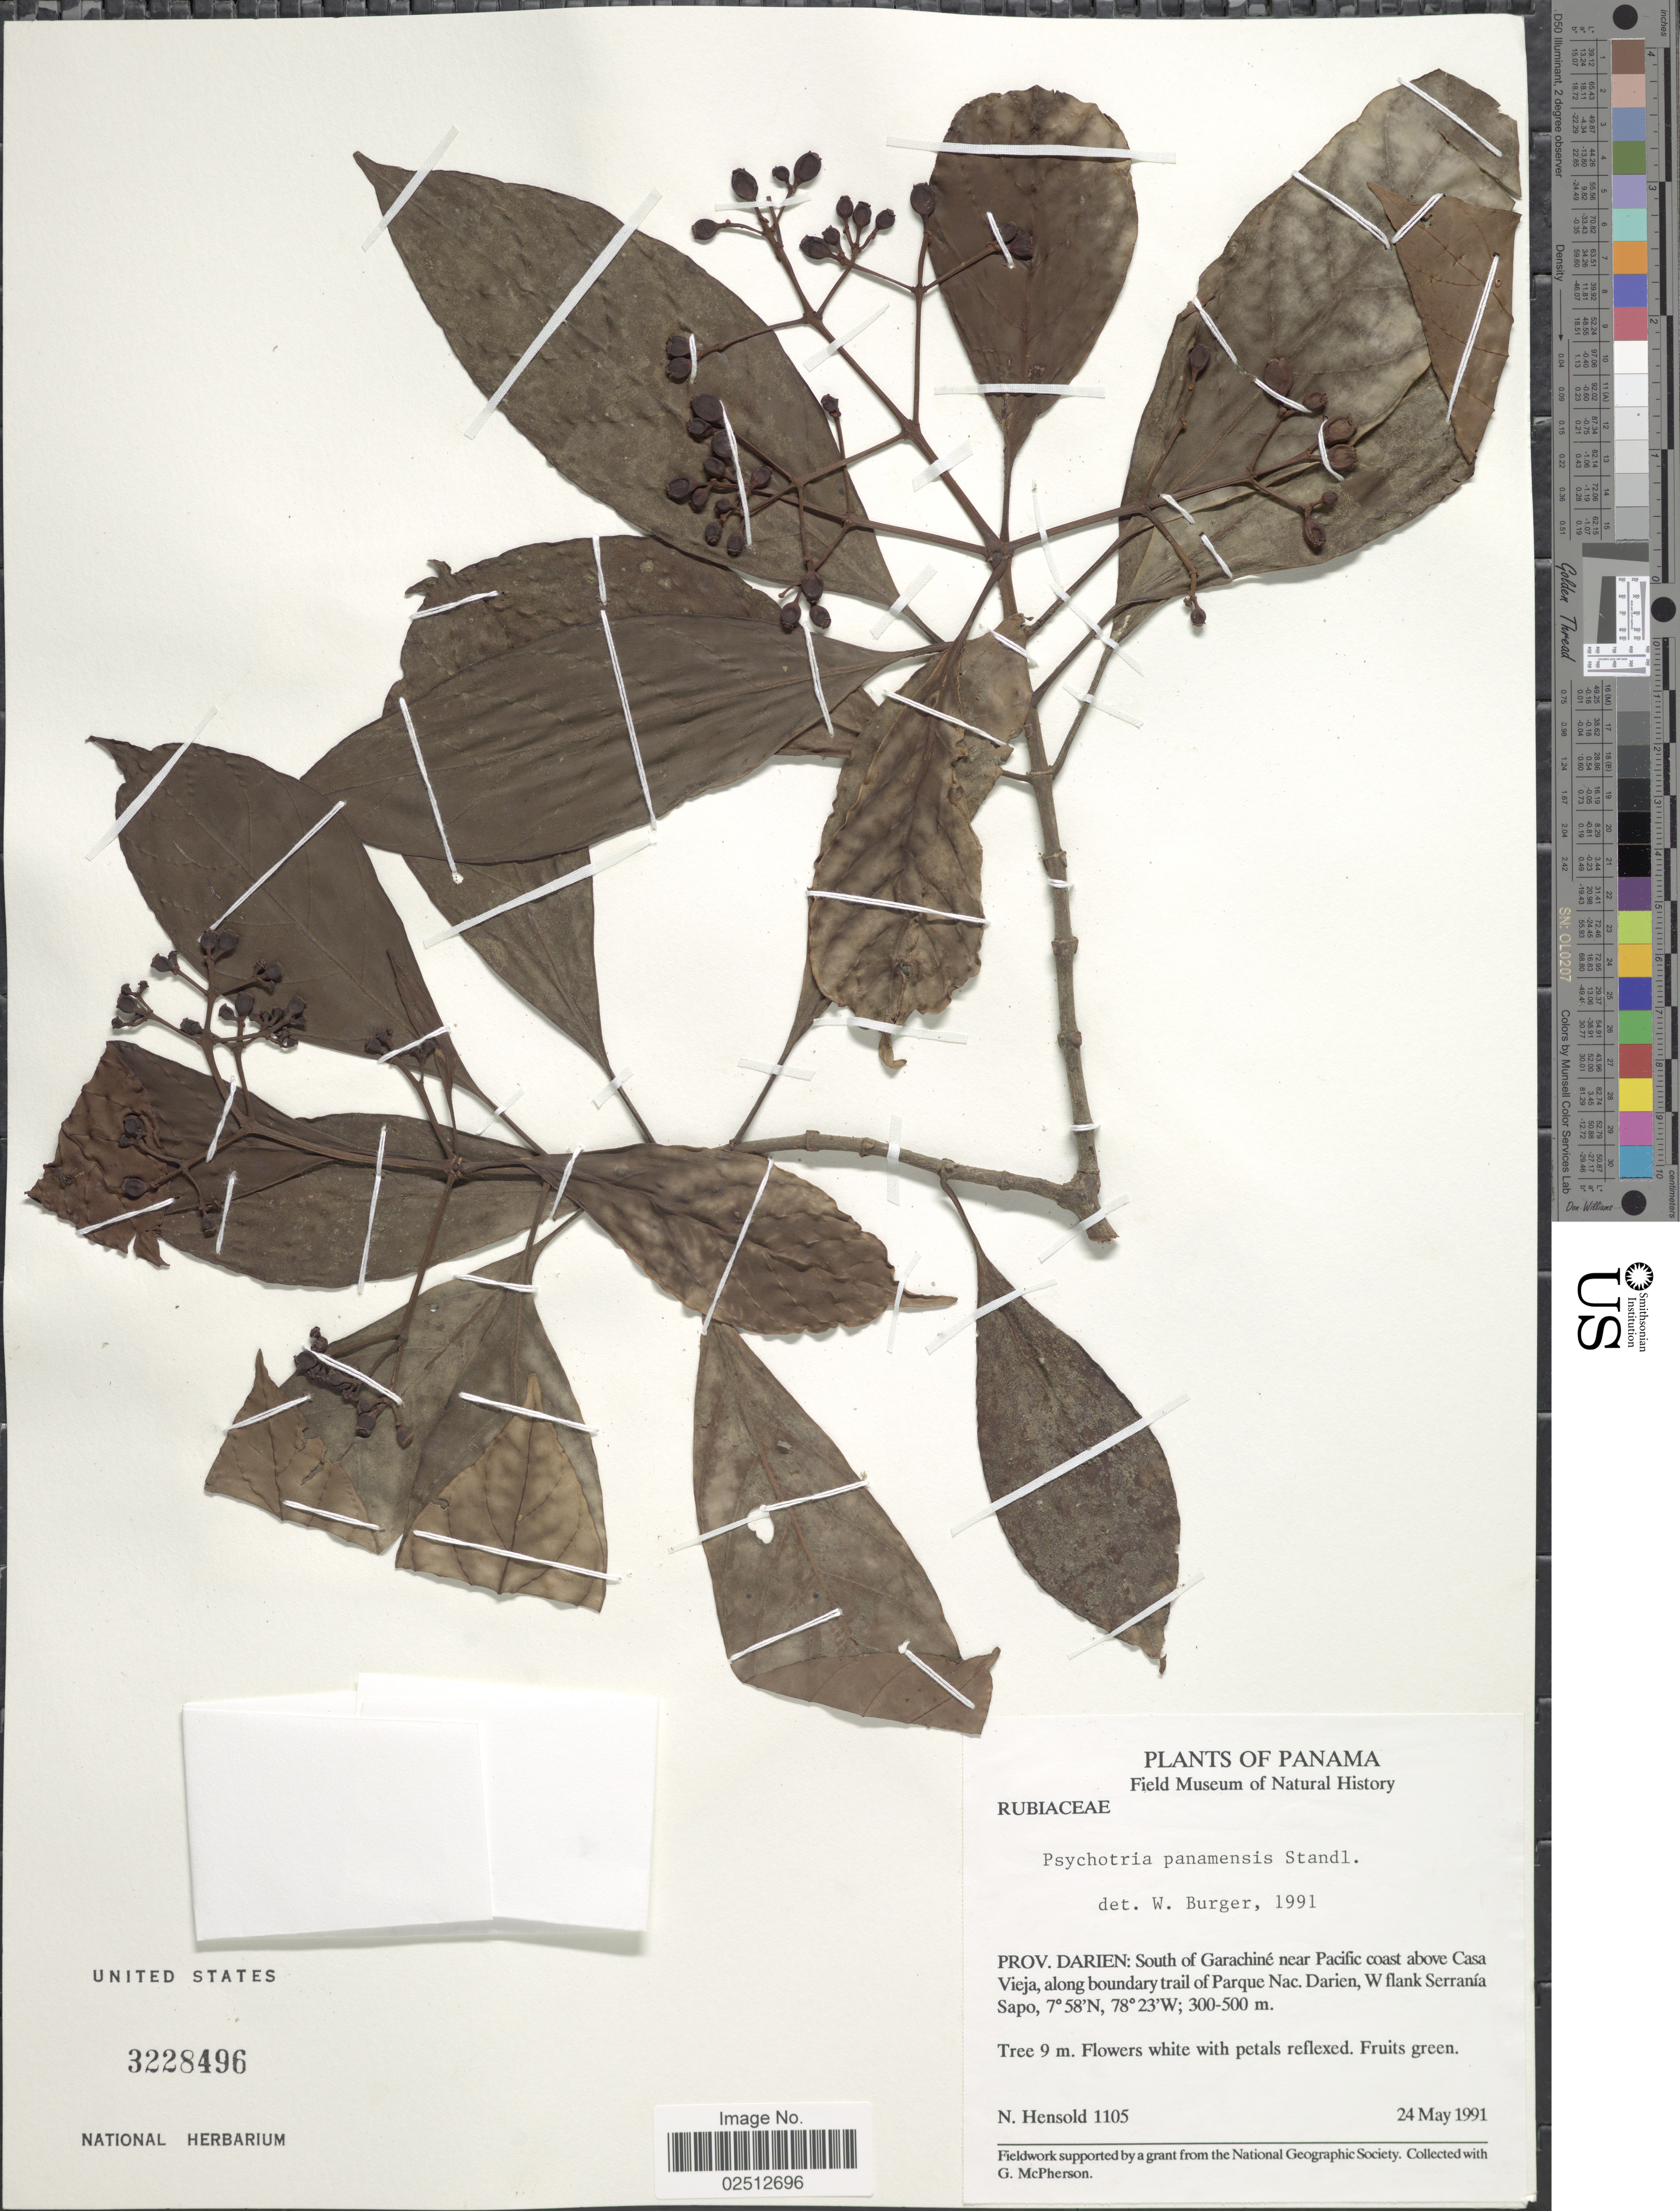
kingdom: Plantae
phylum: Tracheophyta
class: Magnoliopsida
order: Gentianales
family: Rubiaceae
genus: Psychotria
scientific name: Psychotria panamensis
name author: Standl.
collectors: N. Hensold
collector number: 1105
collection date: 1991-05-24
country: Panama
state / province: Darién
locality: South of Garachine near Pacific Coast above Casa Vieja, along boundary trail of Parque Nac. Darien, W flank Serrania Sapo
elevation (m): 300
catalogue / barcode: US 3228496